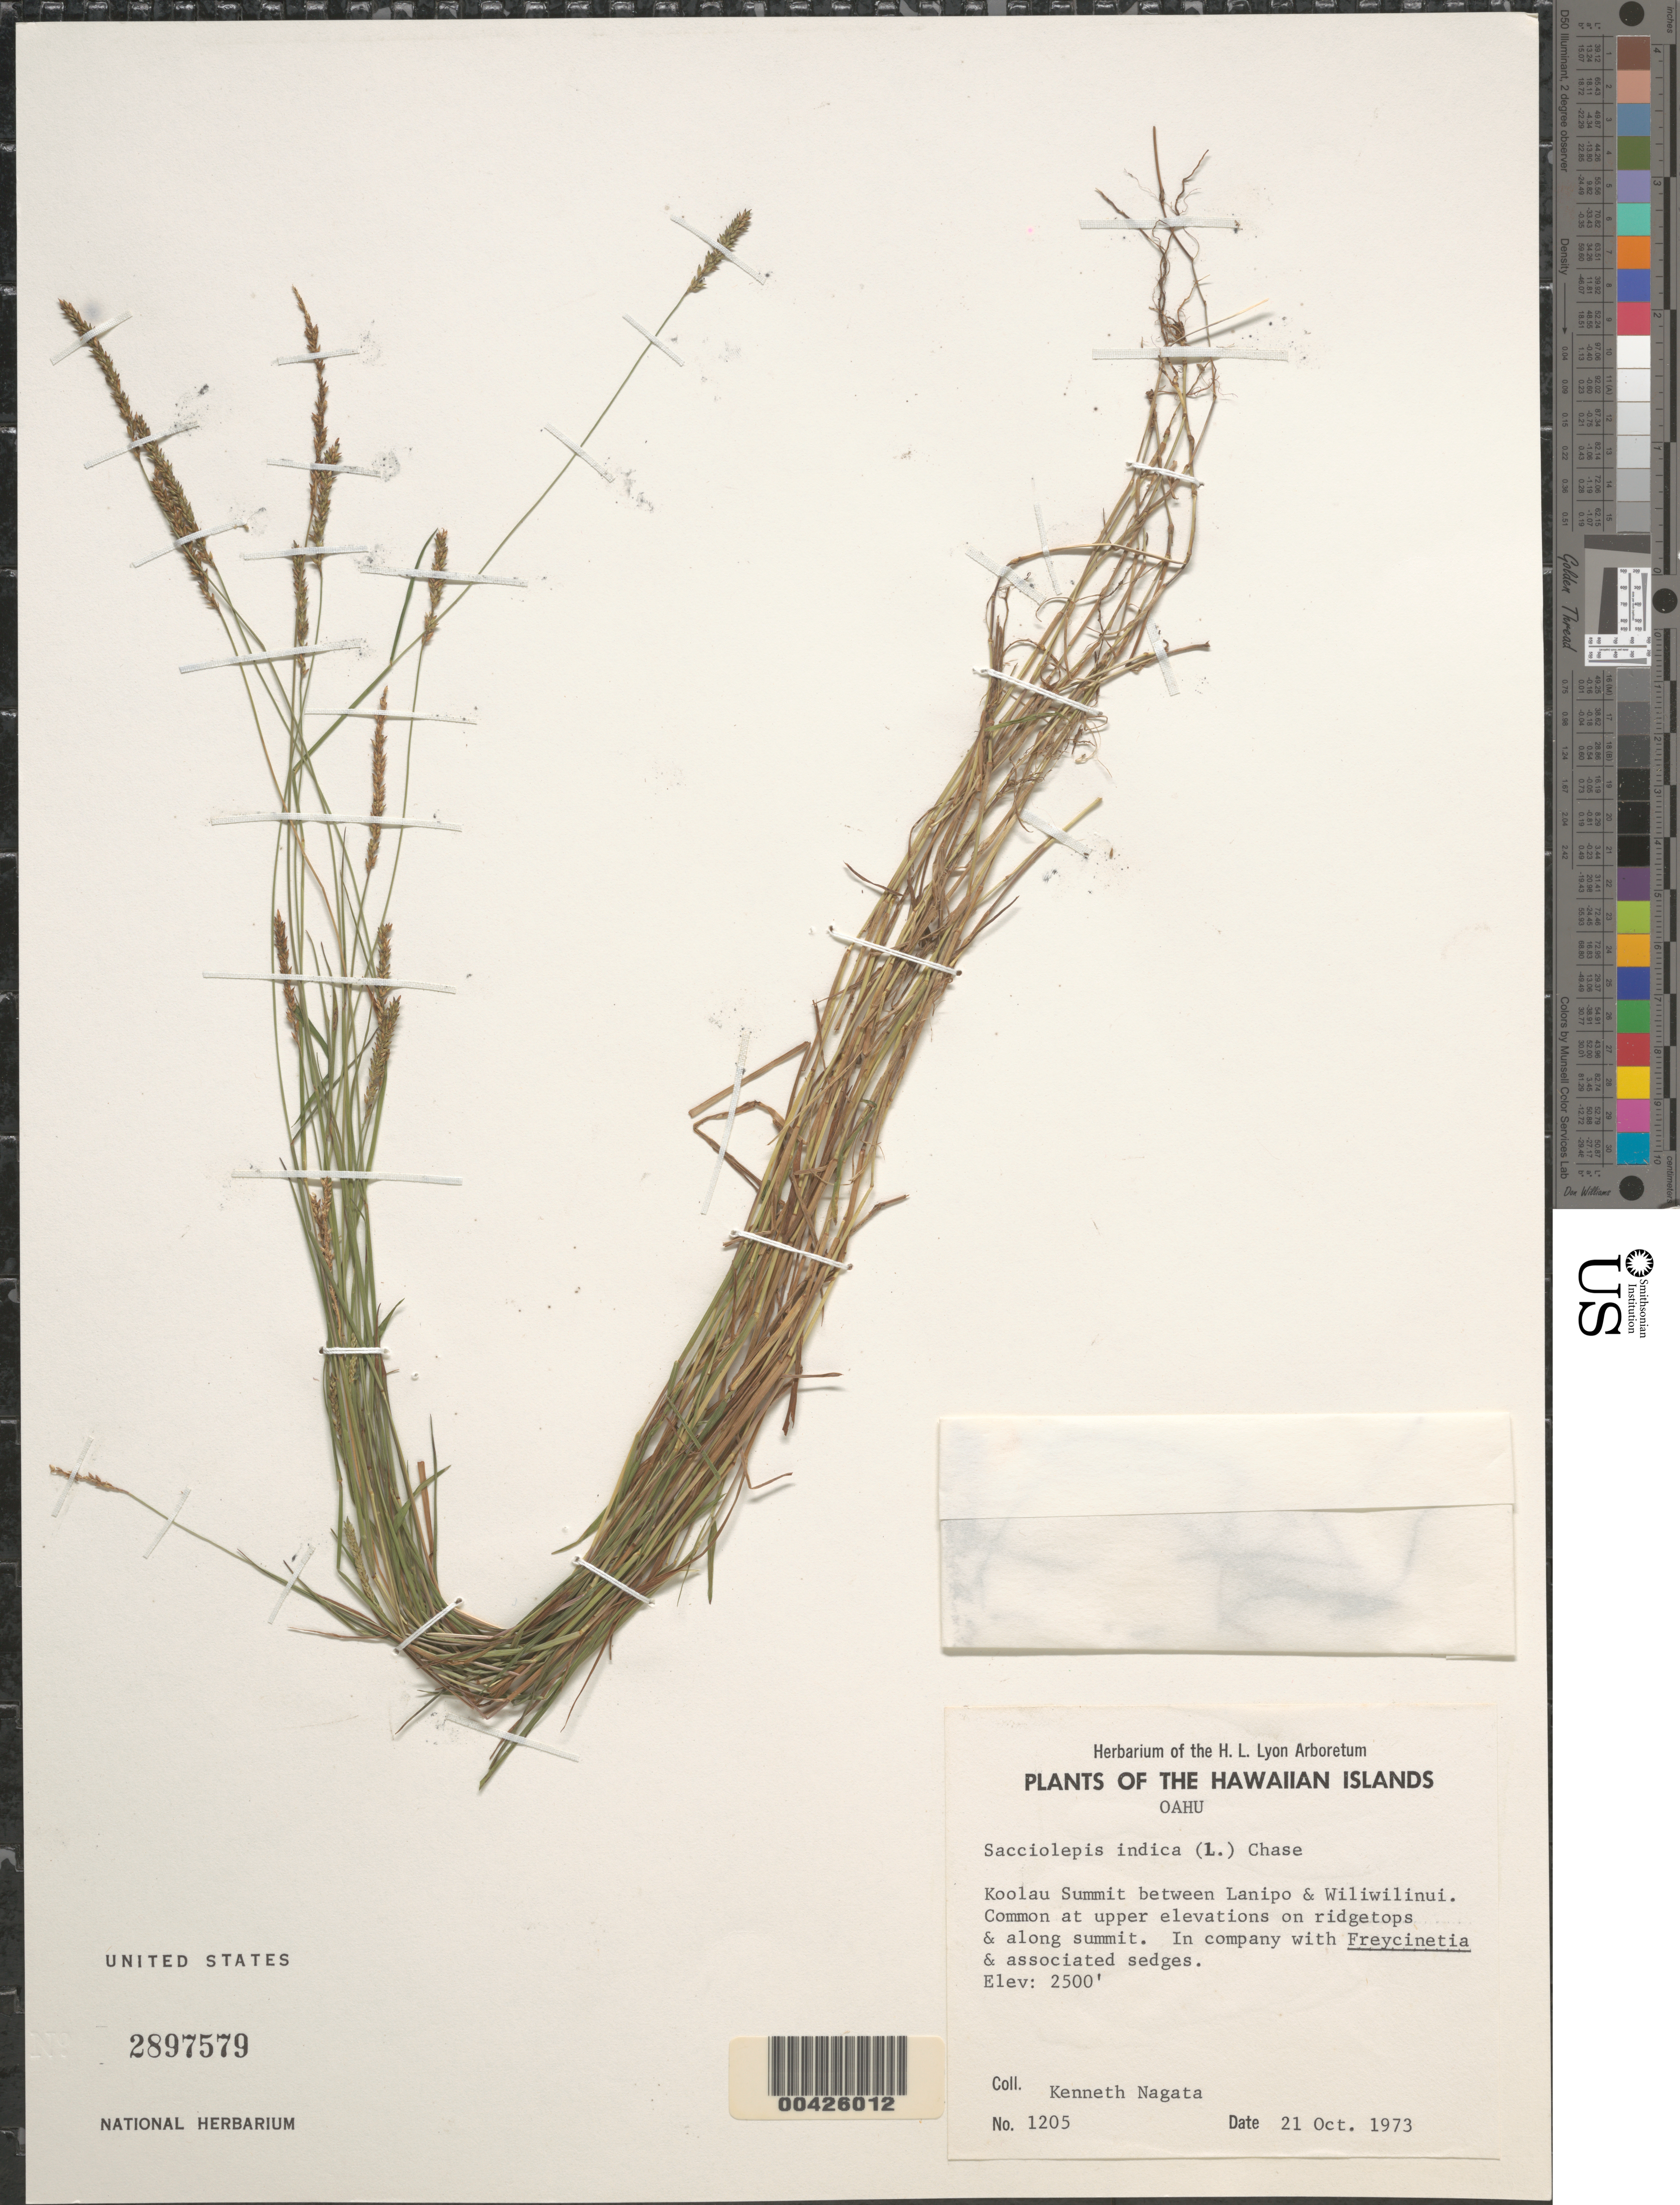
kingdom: Plantae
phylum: Tracheophyta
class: Liliopsida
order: Poales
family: Poaceae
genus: Sacciolepis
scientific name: Sacciolepis indica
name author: (L.) Chase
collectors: K. Nagata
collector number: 1205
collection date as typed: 21 Oct 1973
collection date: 1973-10-21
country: United States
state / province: Hawaii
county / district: Honolulu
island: Oahu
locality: Koolau Summit between Lanipo and Wiliwilinui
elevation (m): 762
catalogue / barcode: US 2897579